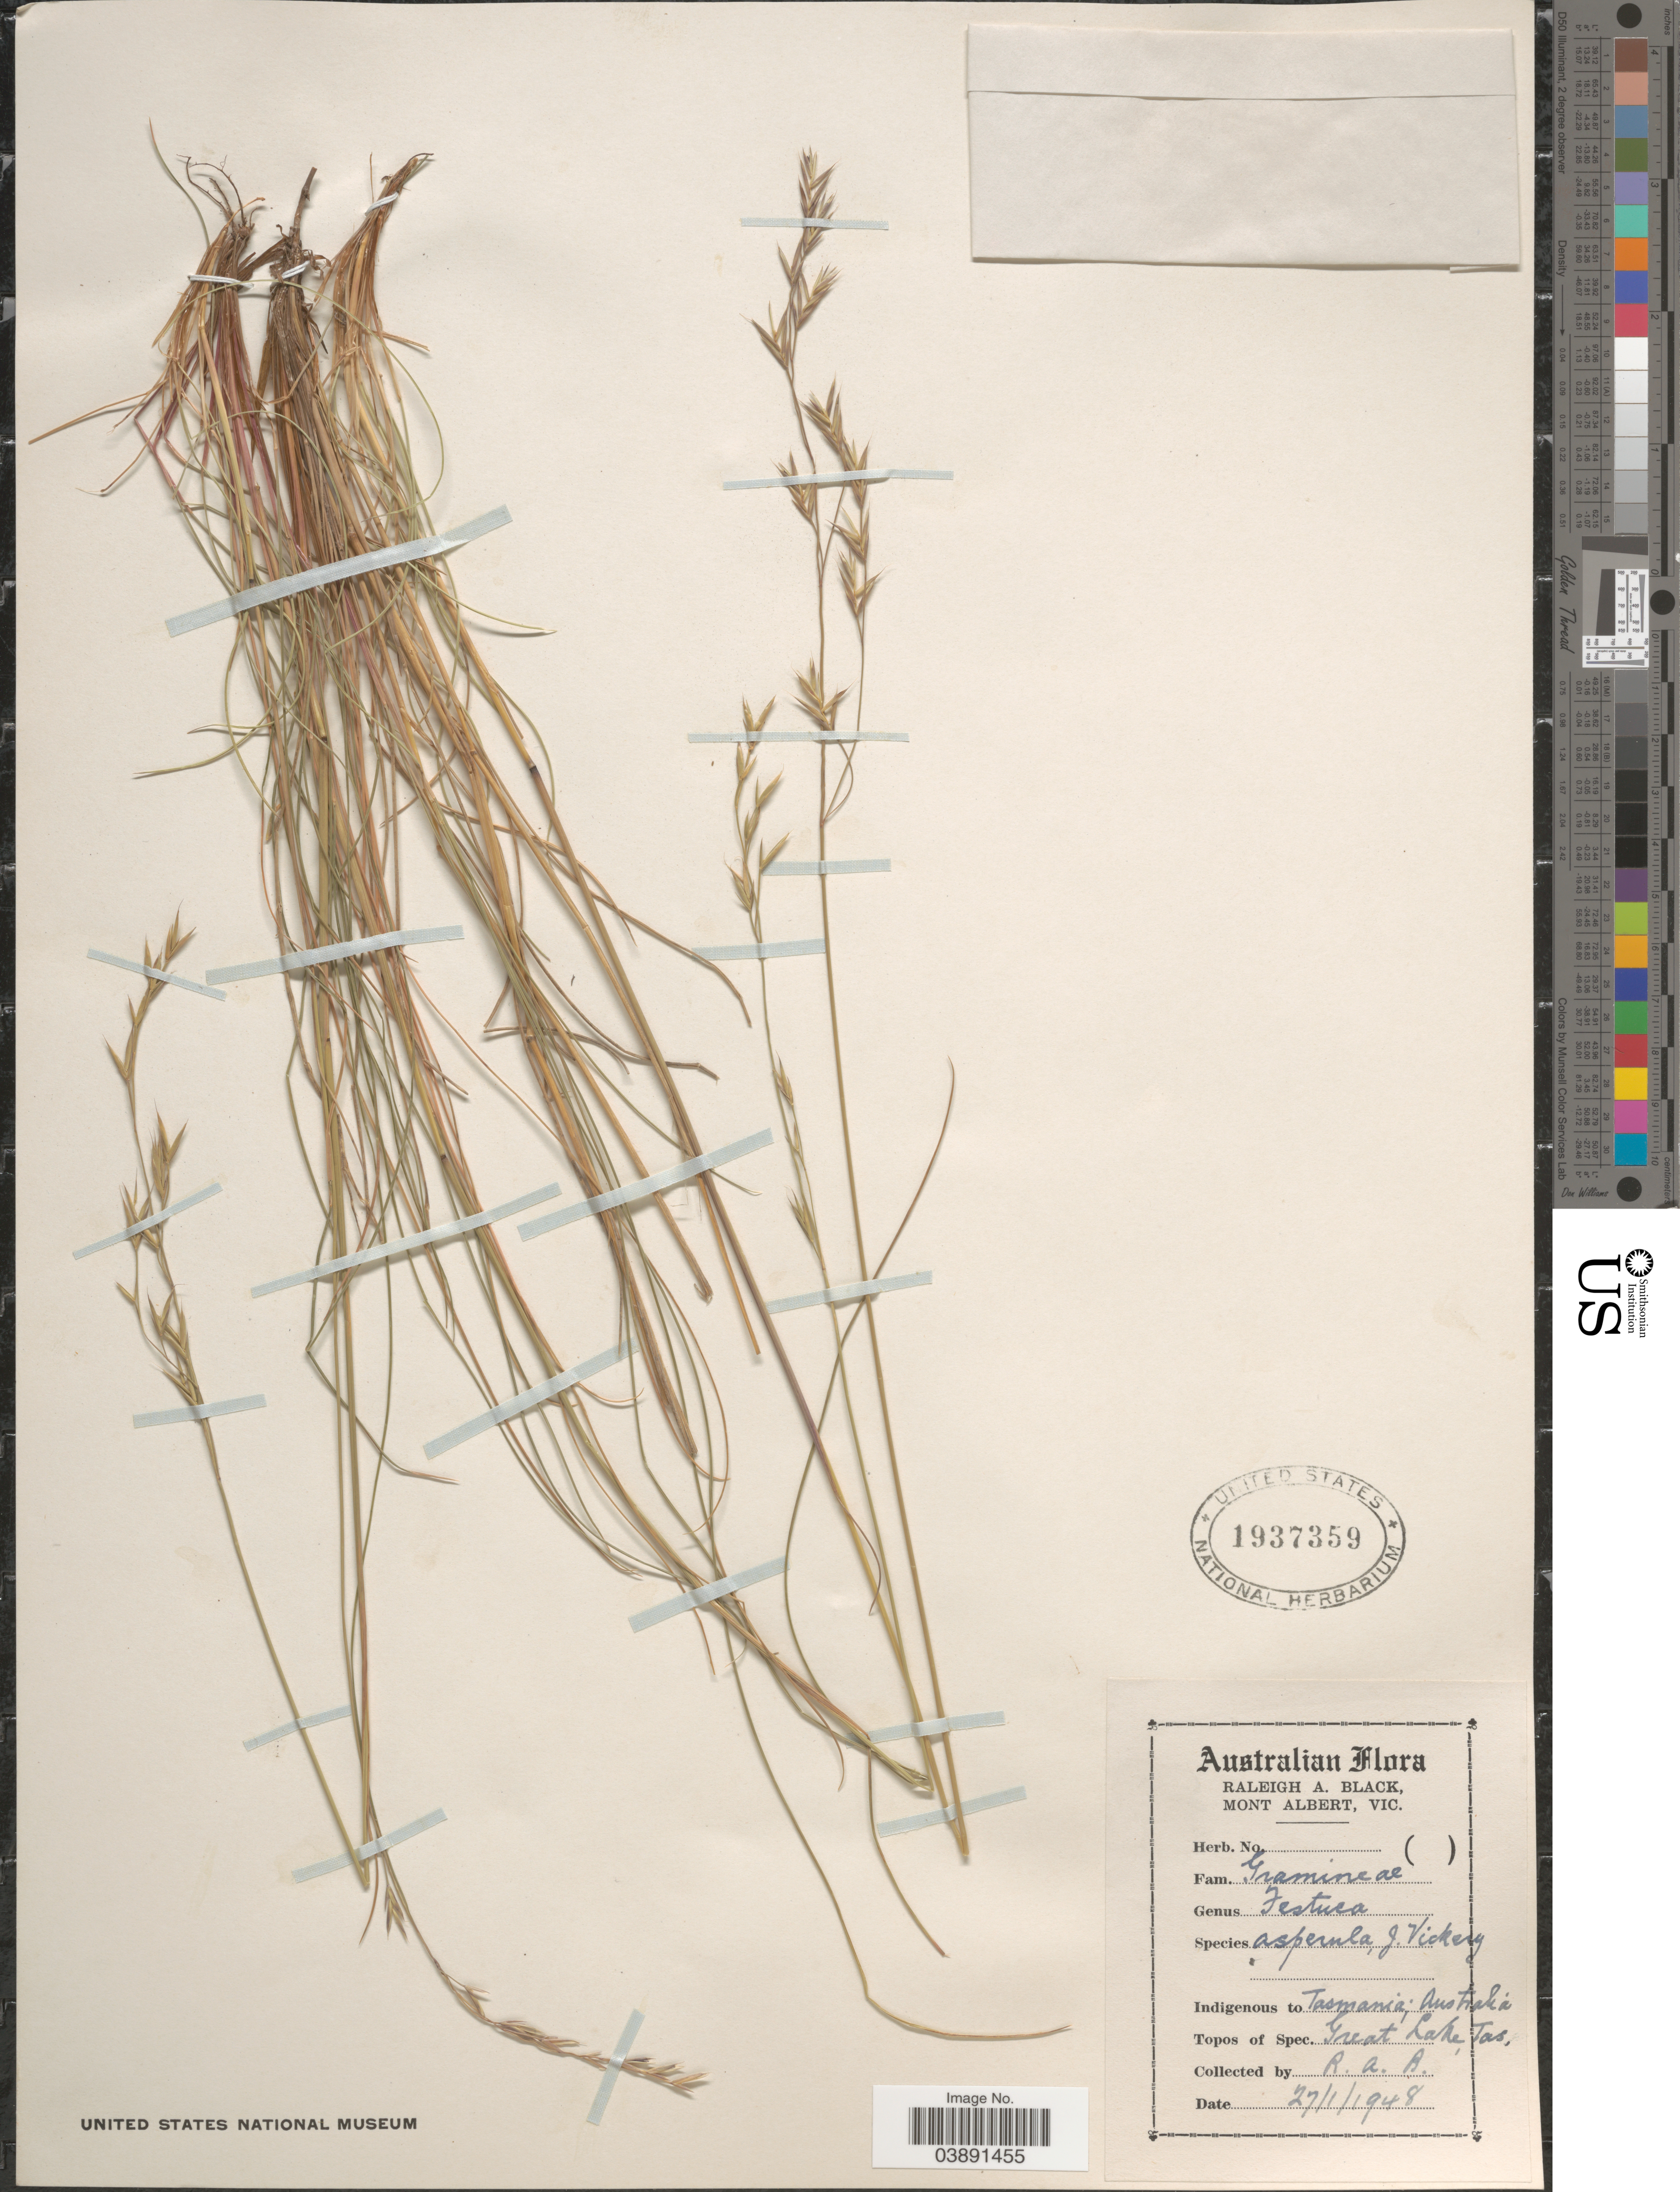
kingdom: Plantae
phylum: Tracheophyta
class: Liliopsida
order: Poales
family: Poaceae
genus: Festuca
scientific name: Festuca asperula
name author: Vickery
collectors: R. A. Black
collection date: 1948-01-27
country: Australia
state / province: Tasmania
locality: Great Lake.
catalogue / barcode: US 1937359